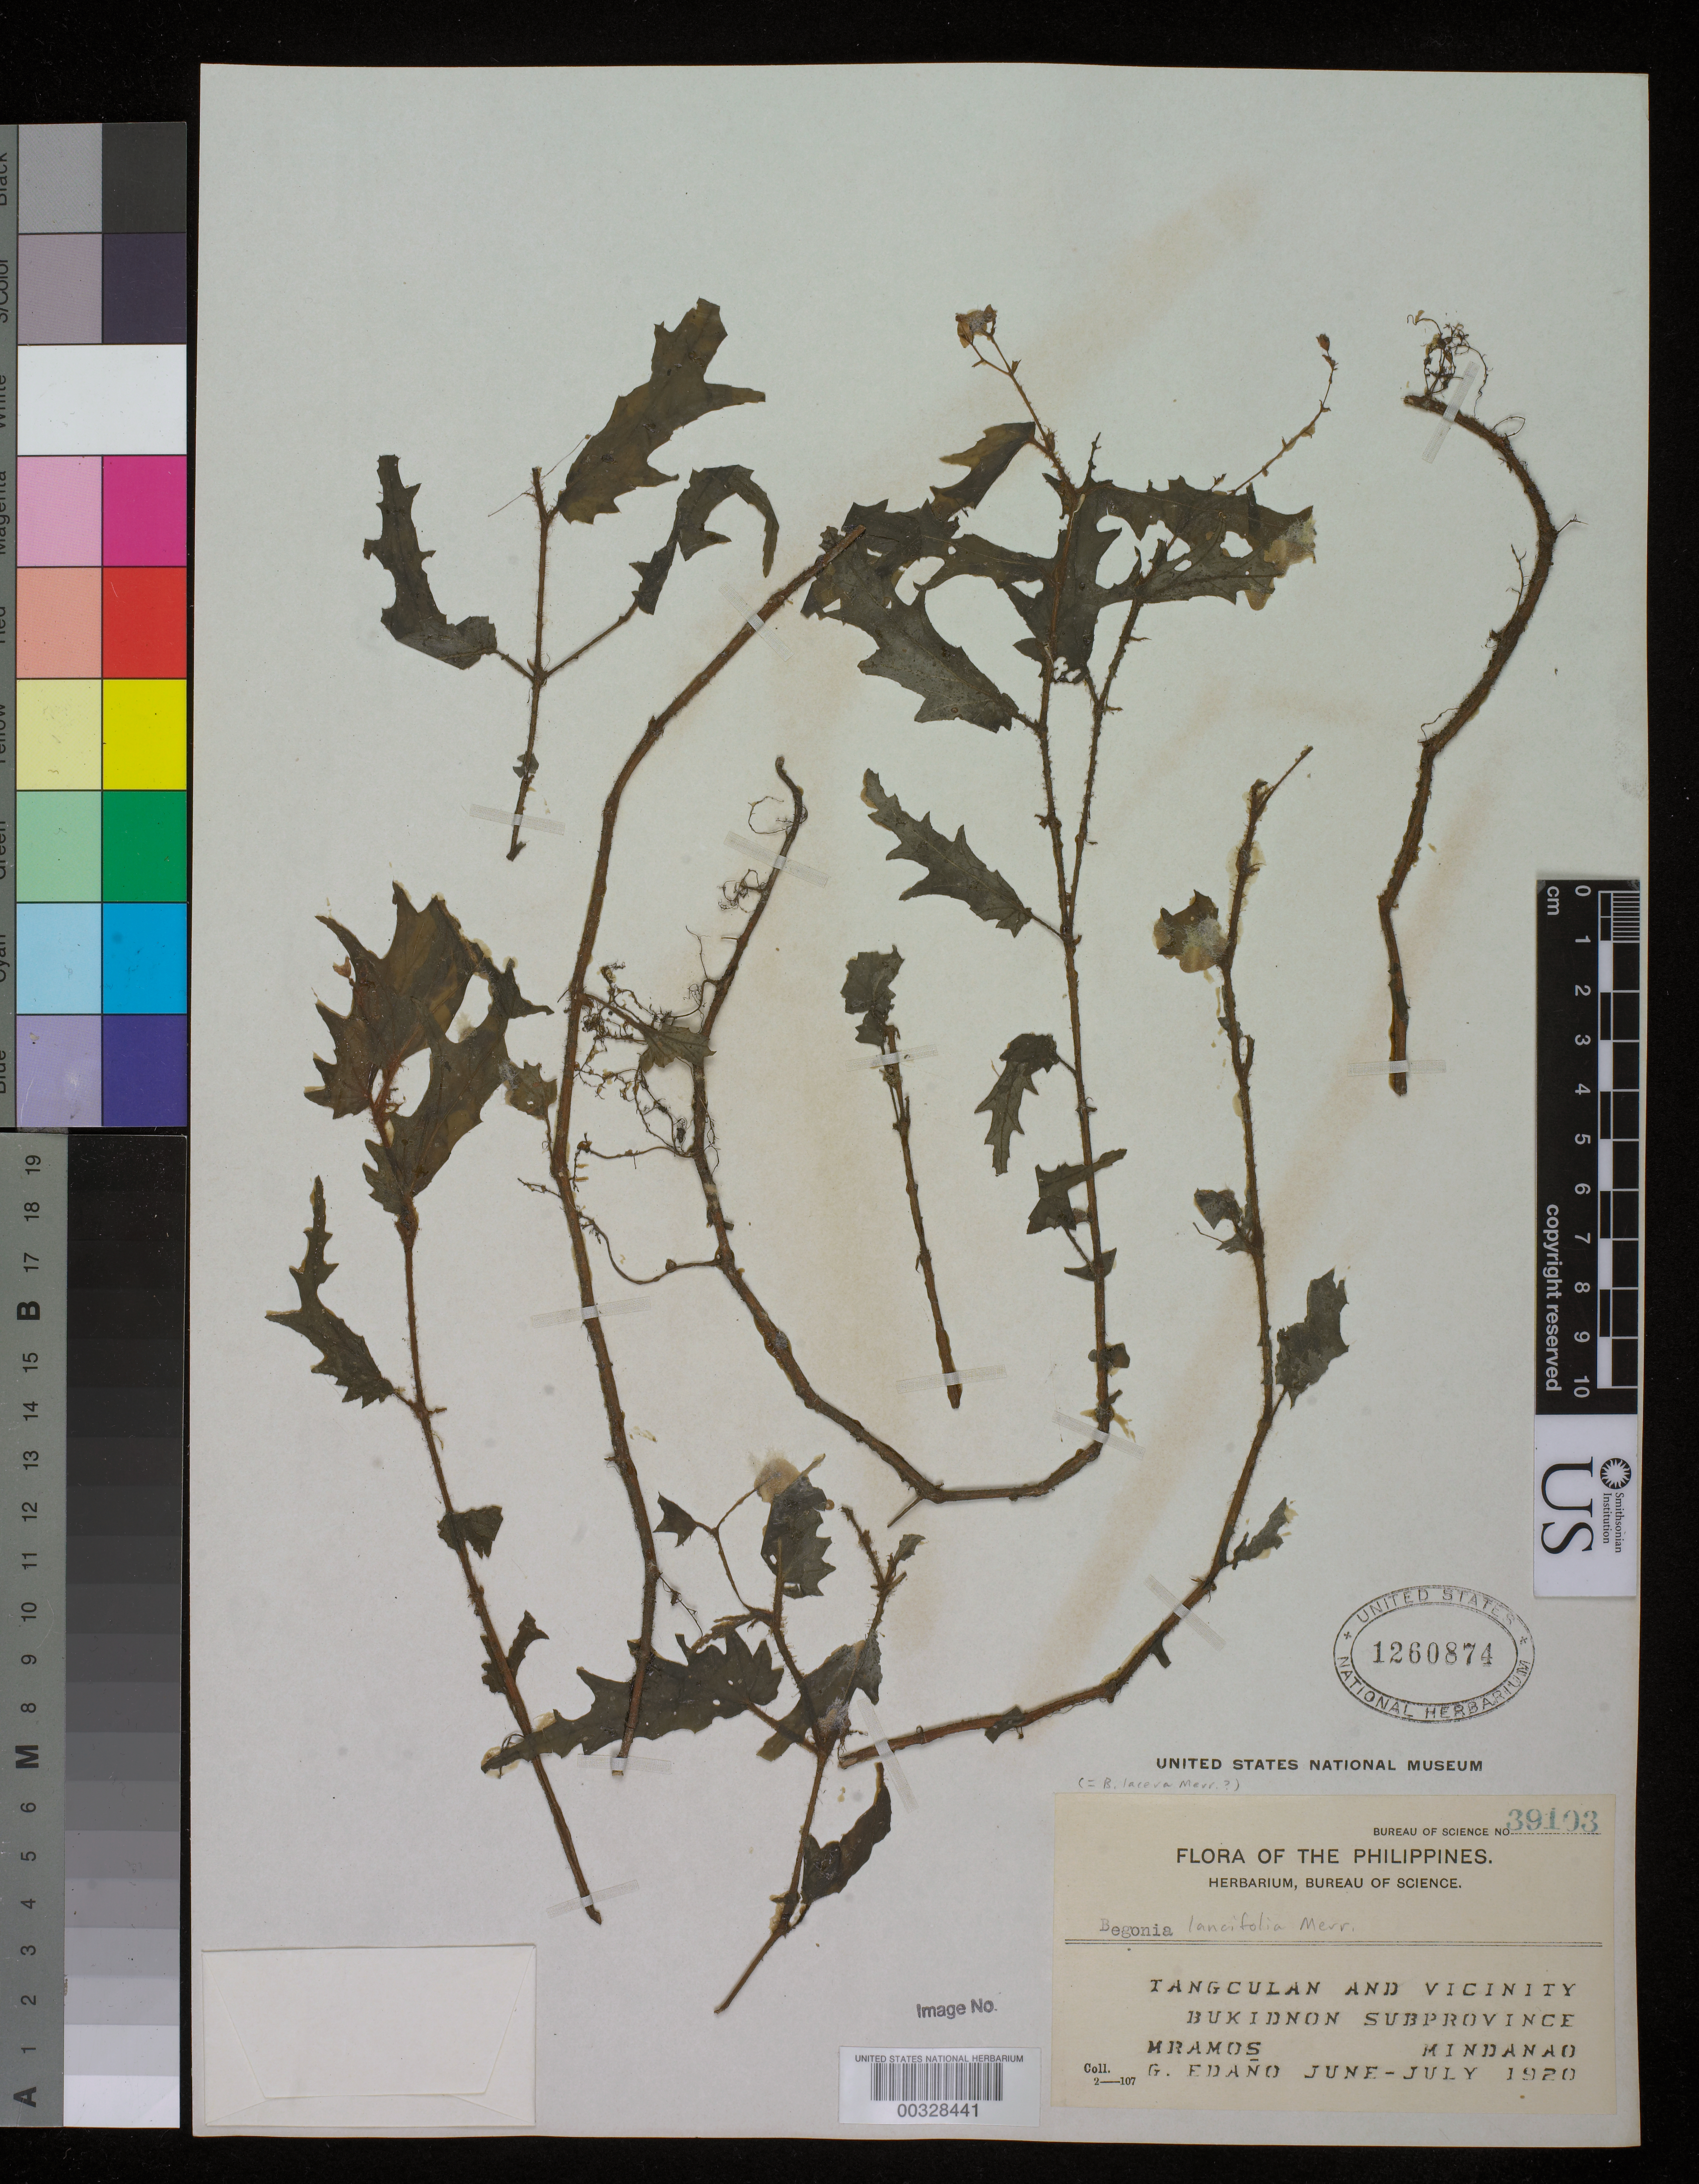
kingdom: Plantae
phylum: Tracheophyta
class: Magnoliopsida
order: Cucurbitales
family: Begoniaceae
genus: Begonia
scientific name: Begonia lancifolia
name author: Merr.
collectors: M. Ramos & G. E. Edaño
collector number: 39103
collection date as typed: Jun 1920 to -- Jul 1920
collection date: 1920-06/1920-07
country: Philippines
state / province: Northern Mindanao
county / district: Bukidnon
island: Mindanao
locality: Tangoulan & vicinity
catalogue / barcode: US 1260874